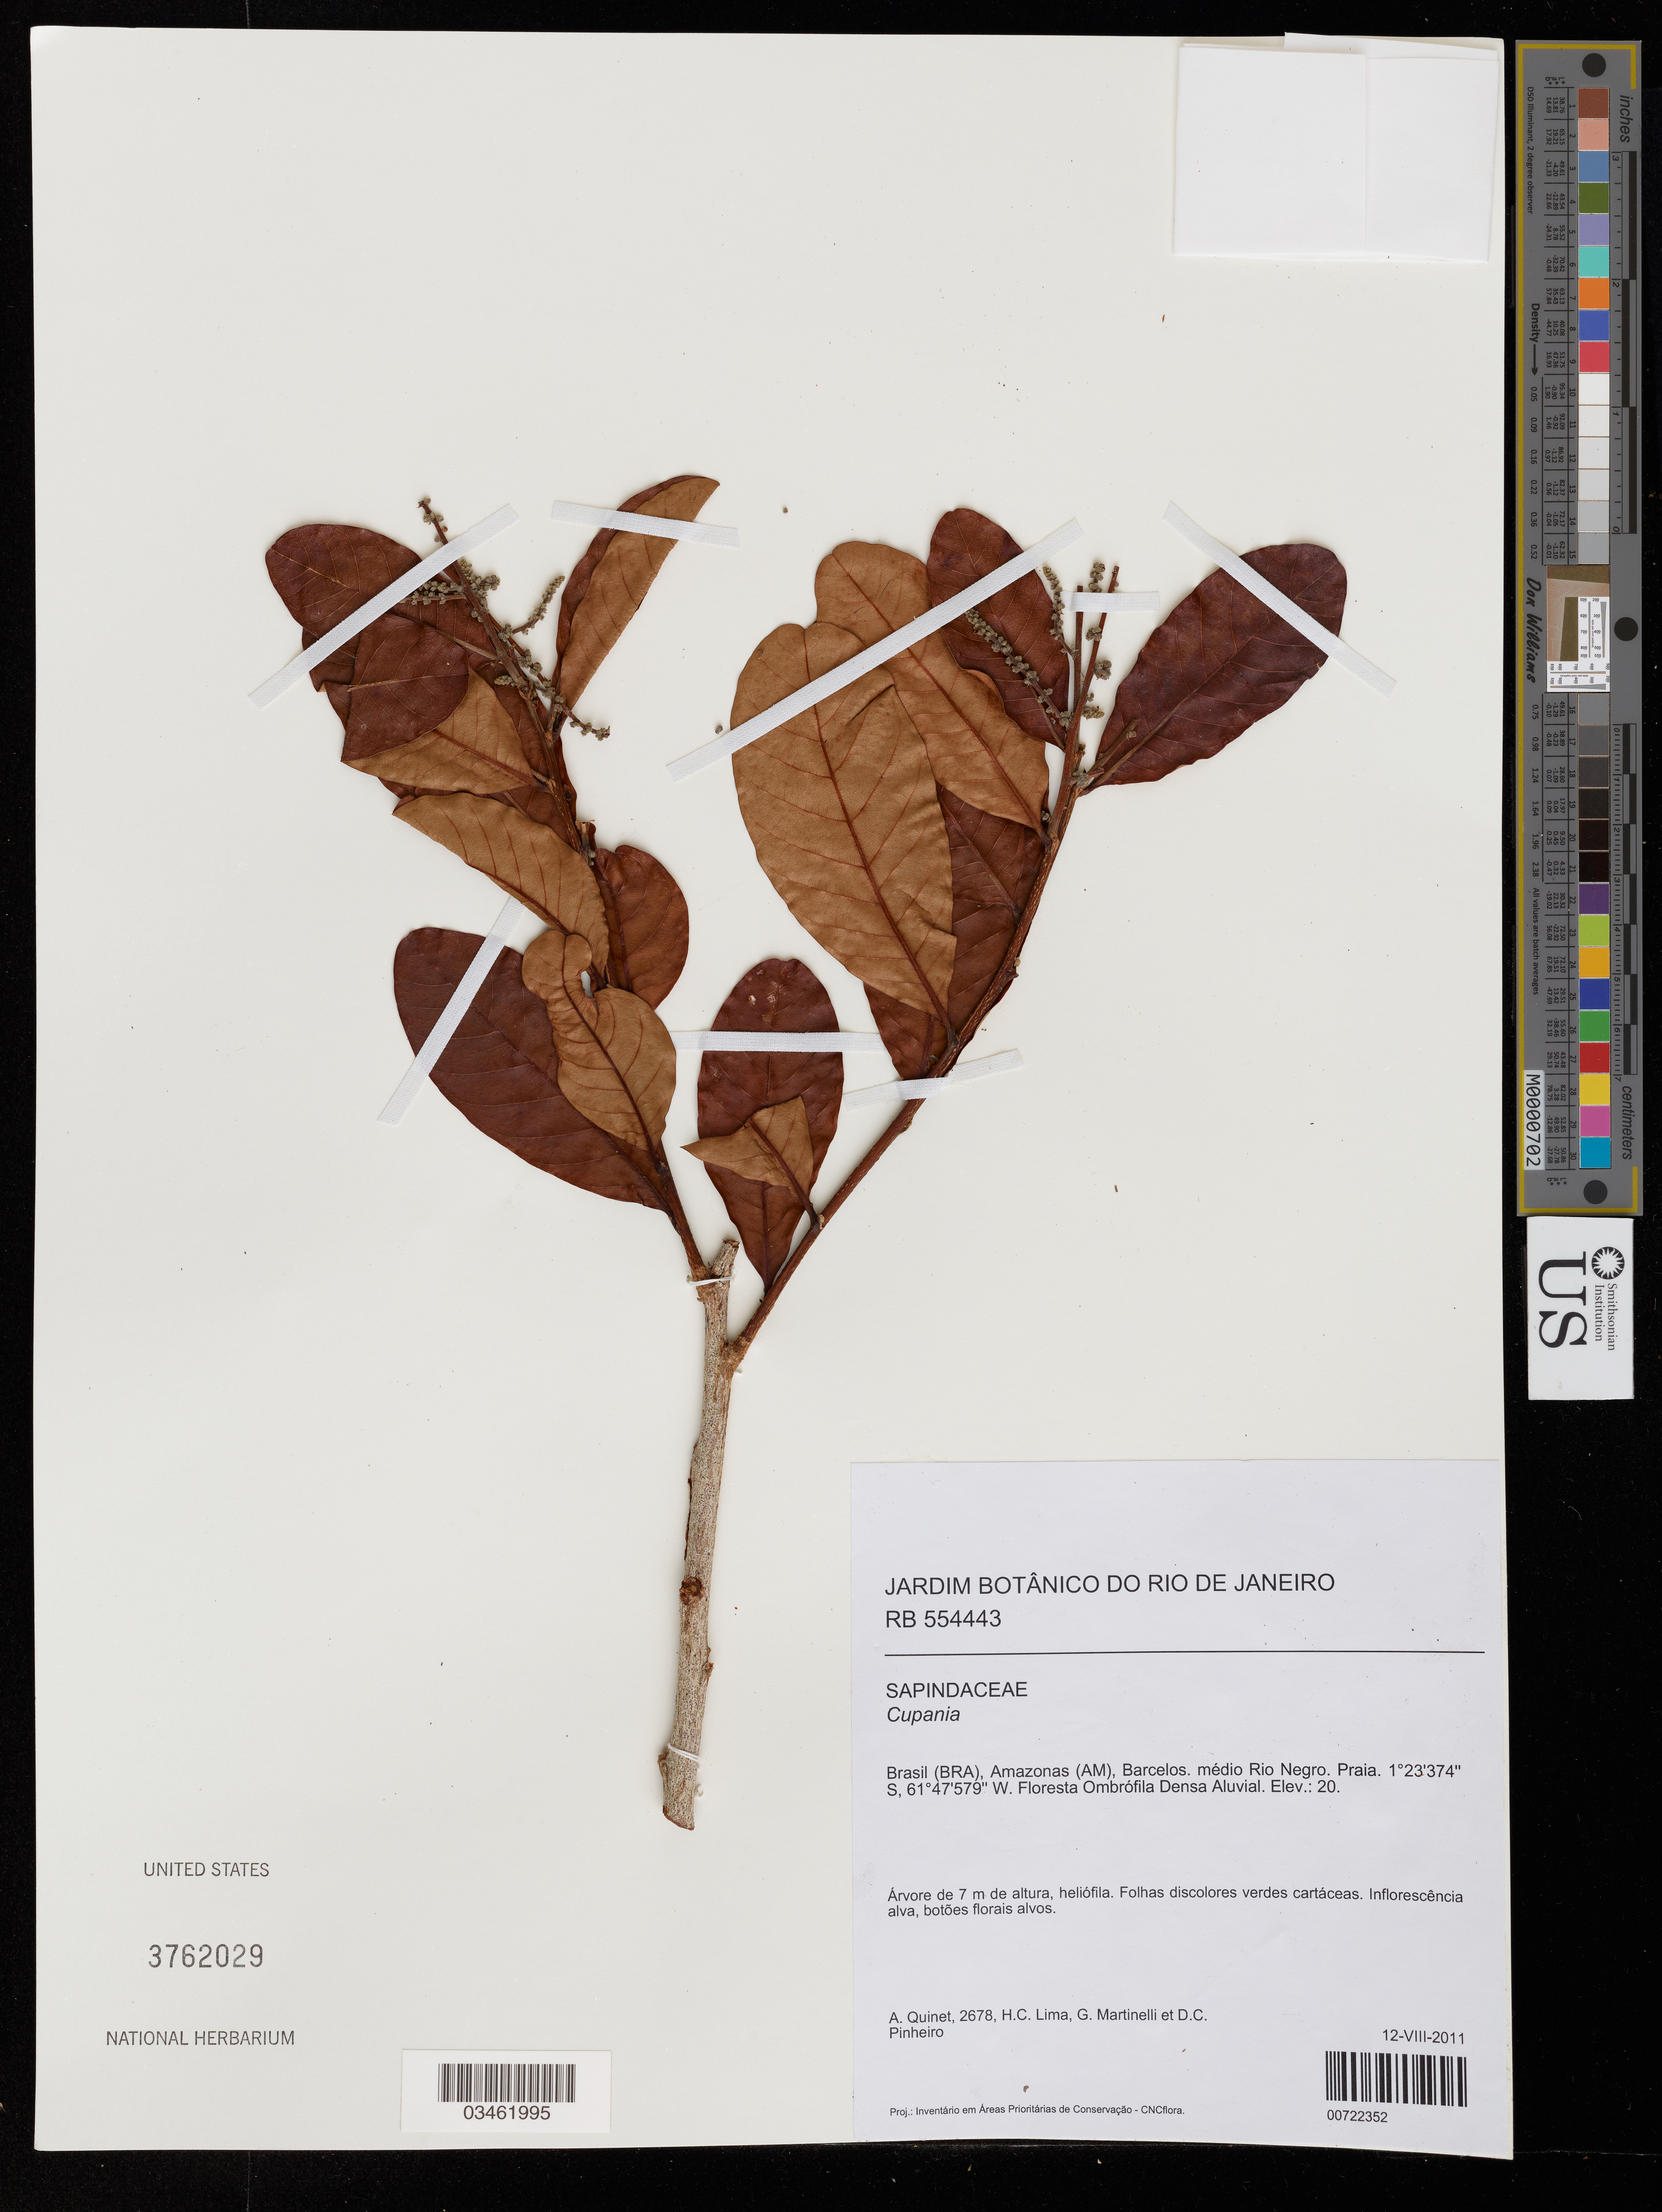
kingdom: Plantae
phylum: Tracheophyta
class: Magnoliopsida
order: Malpighiales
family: Chrysobalanaceae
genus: Licania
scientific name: Licania sp.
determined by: Wurdack, Kenneth J., (US), Smithsonian Institution - National Museum of Natural History (UNITED STATES)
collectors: A. Quinet, H. C. Lima, G. Martinelli & D. Pinheiro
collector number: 2678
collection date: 2011-08-12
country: Brazil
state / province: Amazonas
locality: Barcelos. médio Rio Negro. Praia.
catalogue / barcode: US 3762029